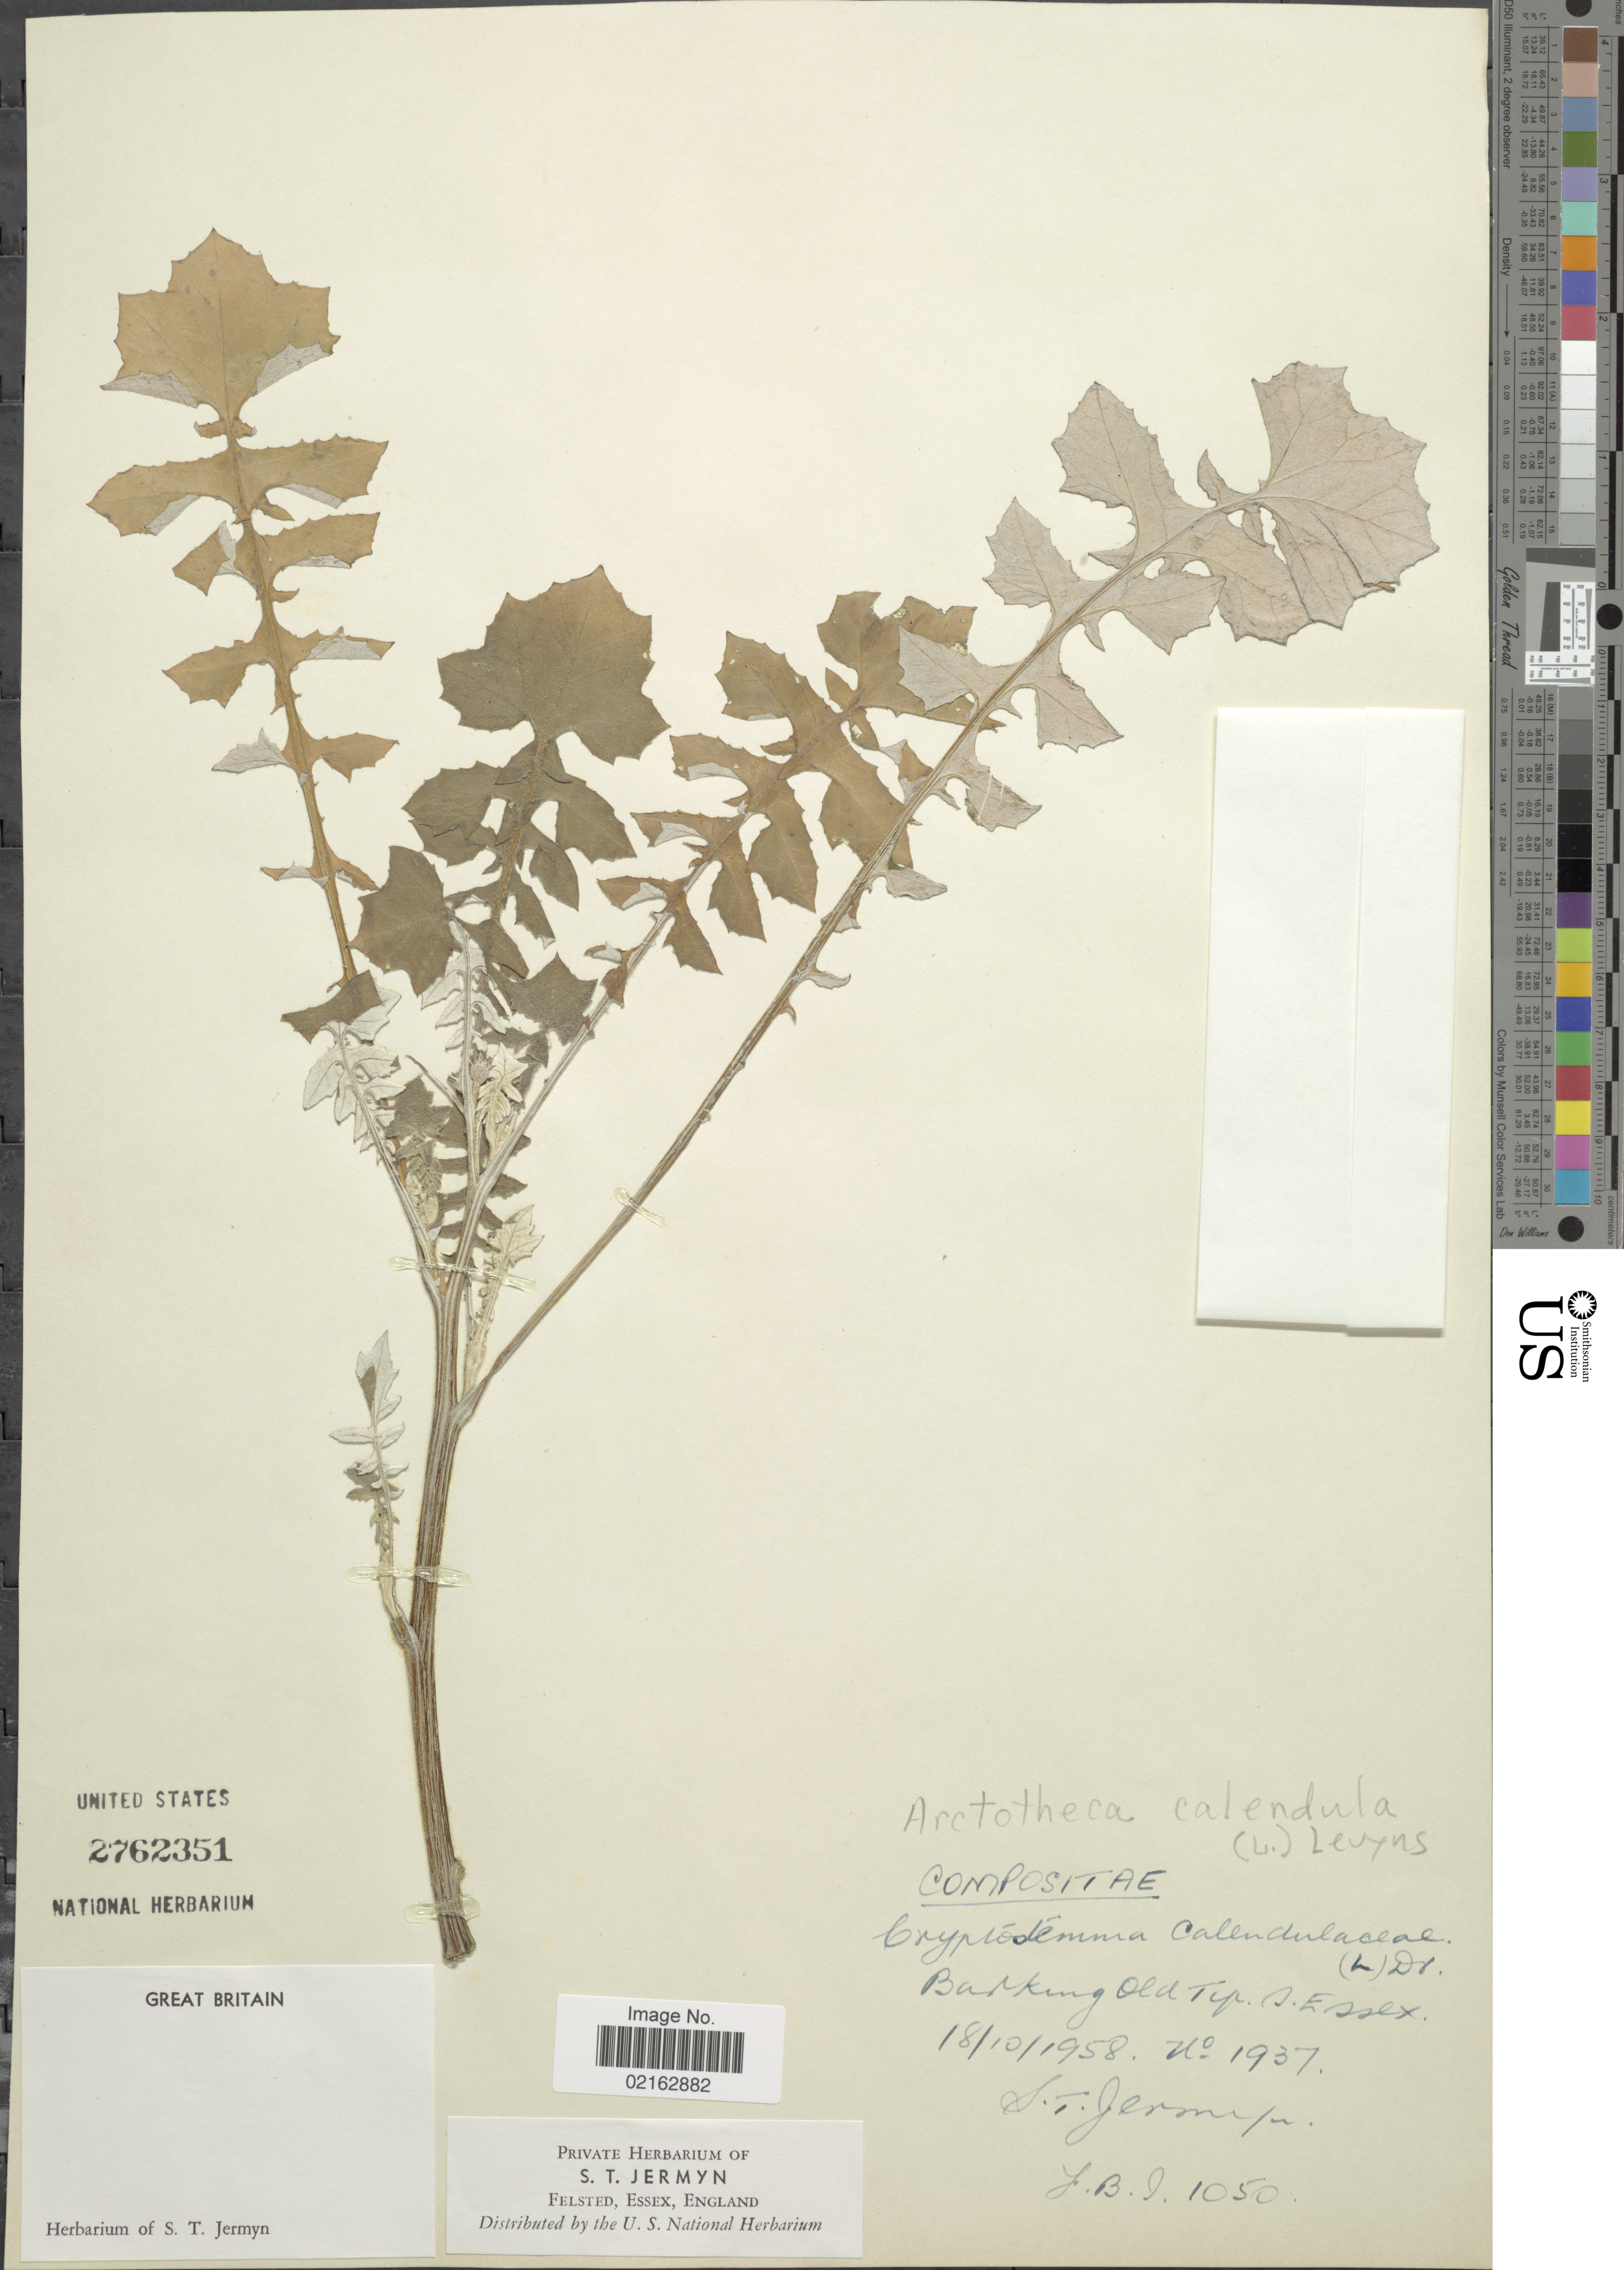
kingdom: Plantae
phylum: Tracheophyta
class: Magnoliopsida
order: Asterales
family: Asteraceae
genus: Arctotheca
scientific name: Arctotheca calendula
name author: (L.) Levyns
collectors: S. Jermyn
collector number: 1937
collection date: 1958-10-18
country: United Kingdom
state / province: England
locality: Barking Old Tp,. S. Essex.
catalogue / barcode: US 2762351